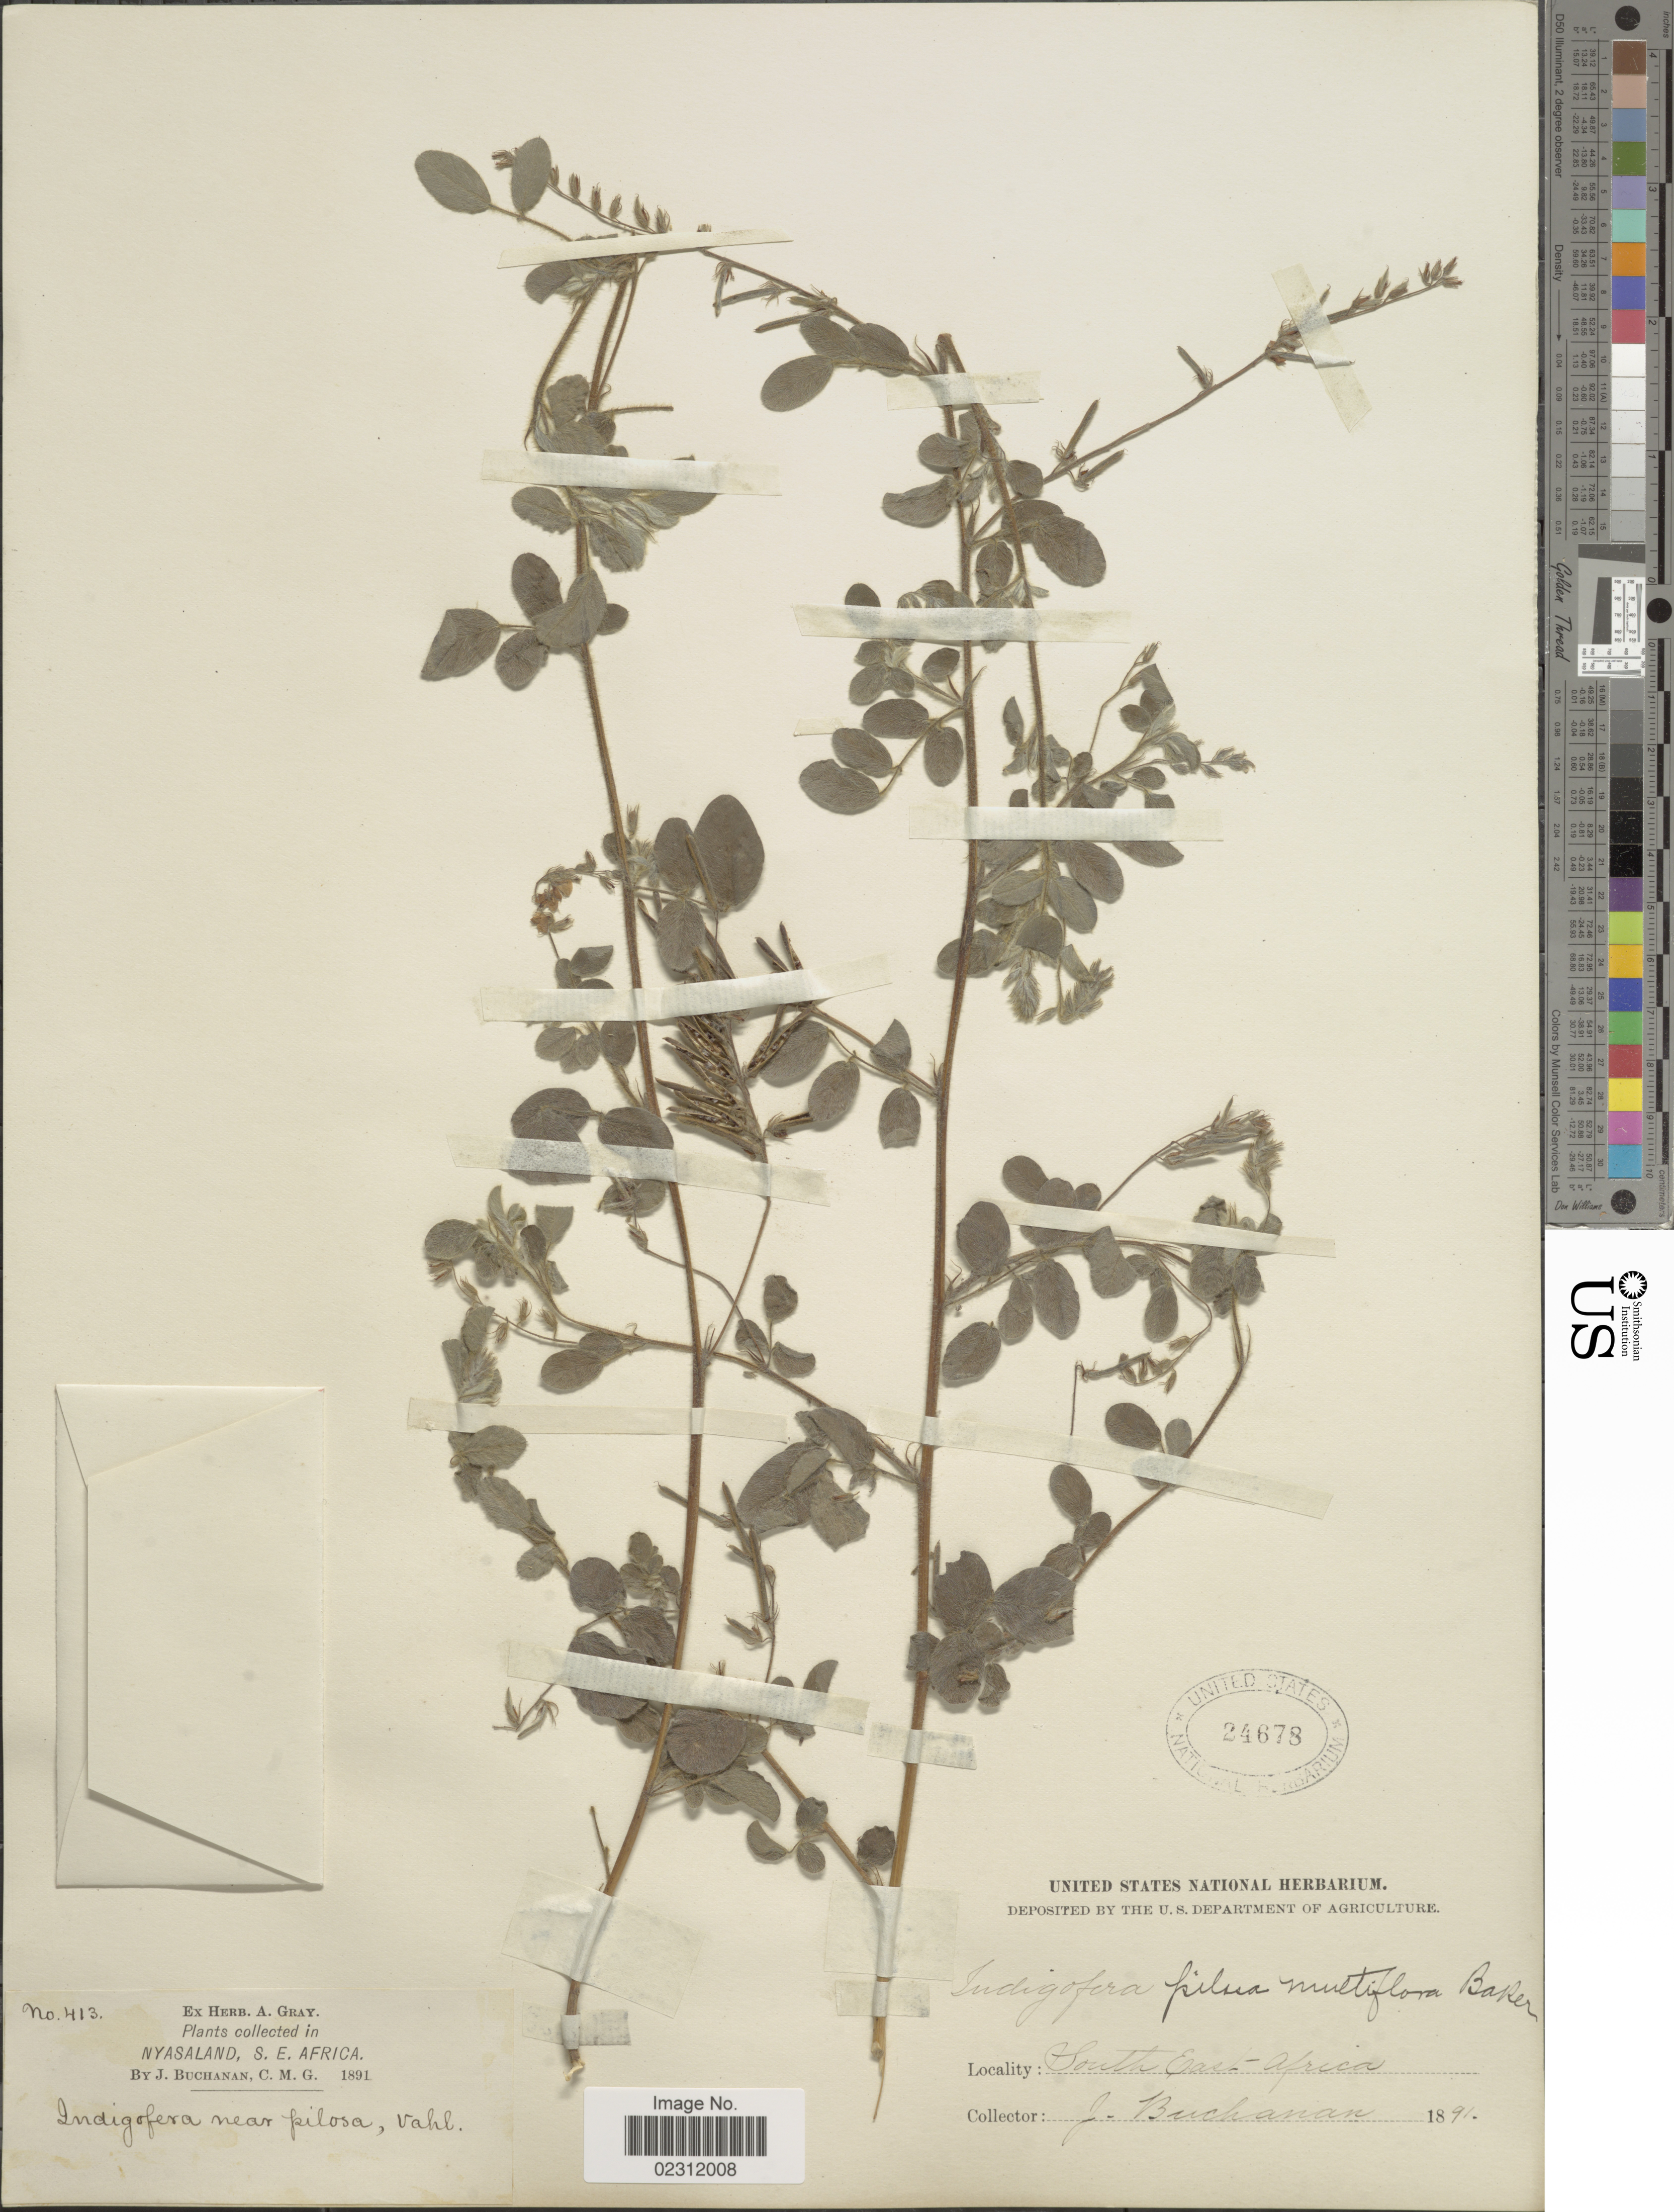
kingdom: Plantae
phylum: Tracheophyta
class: Magnoliopsida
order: Fabales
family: Fabaceae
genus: Indigofera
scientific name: Indigofera pilosa var. multiflora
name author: Baker f.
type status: Isosyntype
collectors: J. Buchanan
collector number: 413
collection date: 1891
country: Malawi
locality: Nyasaland, South East Africa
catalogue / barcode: US 24678